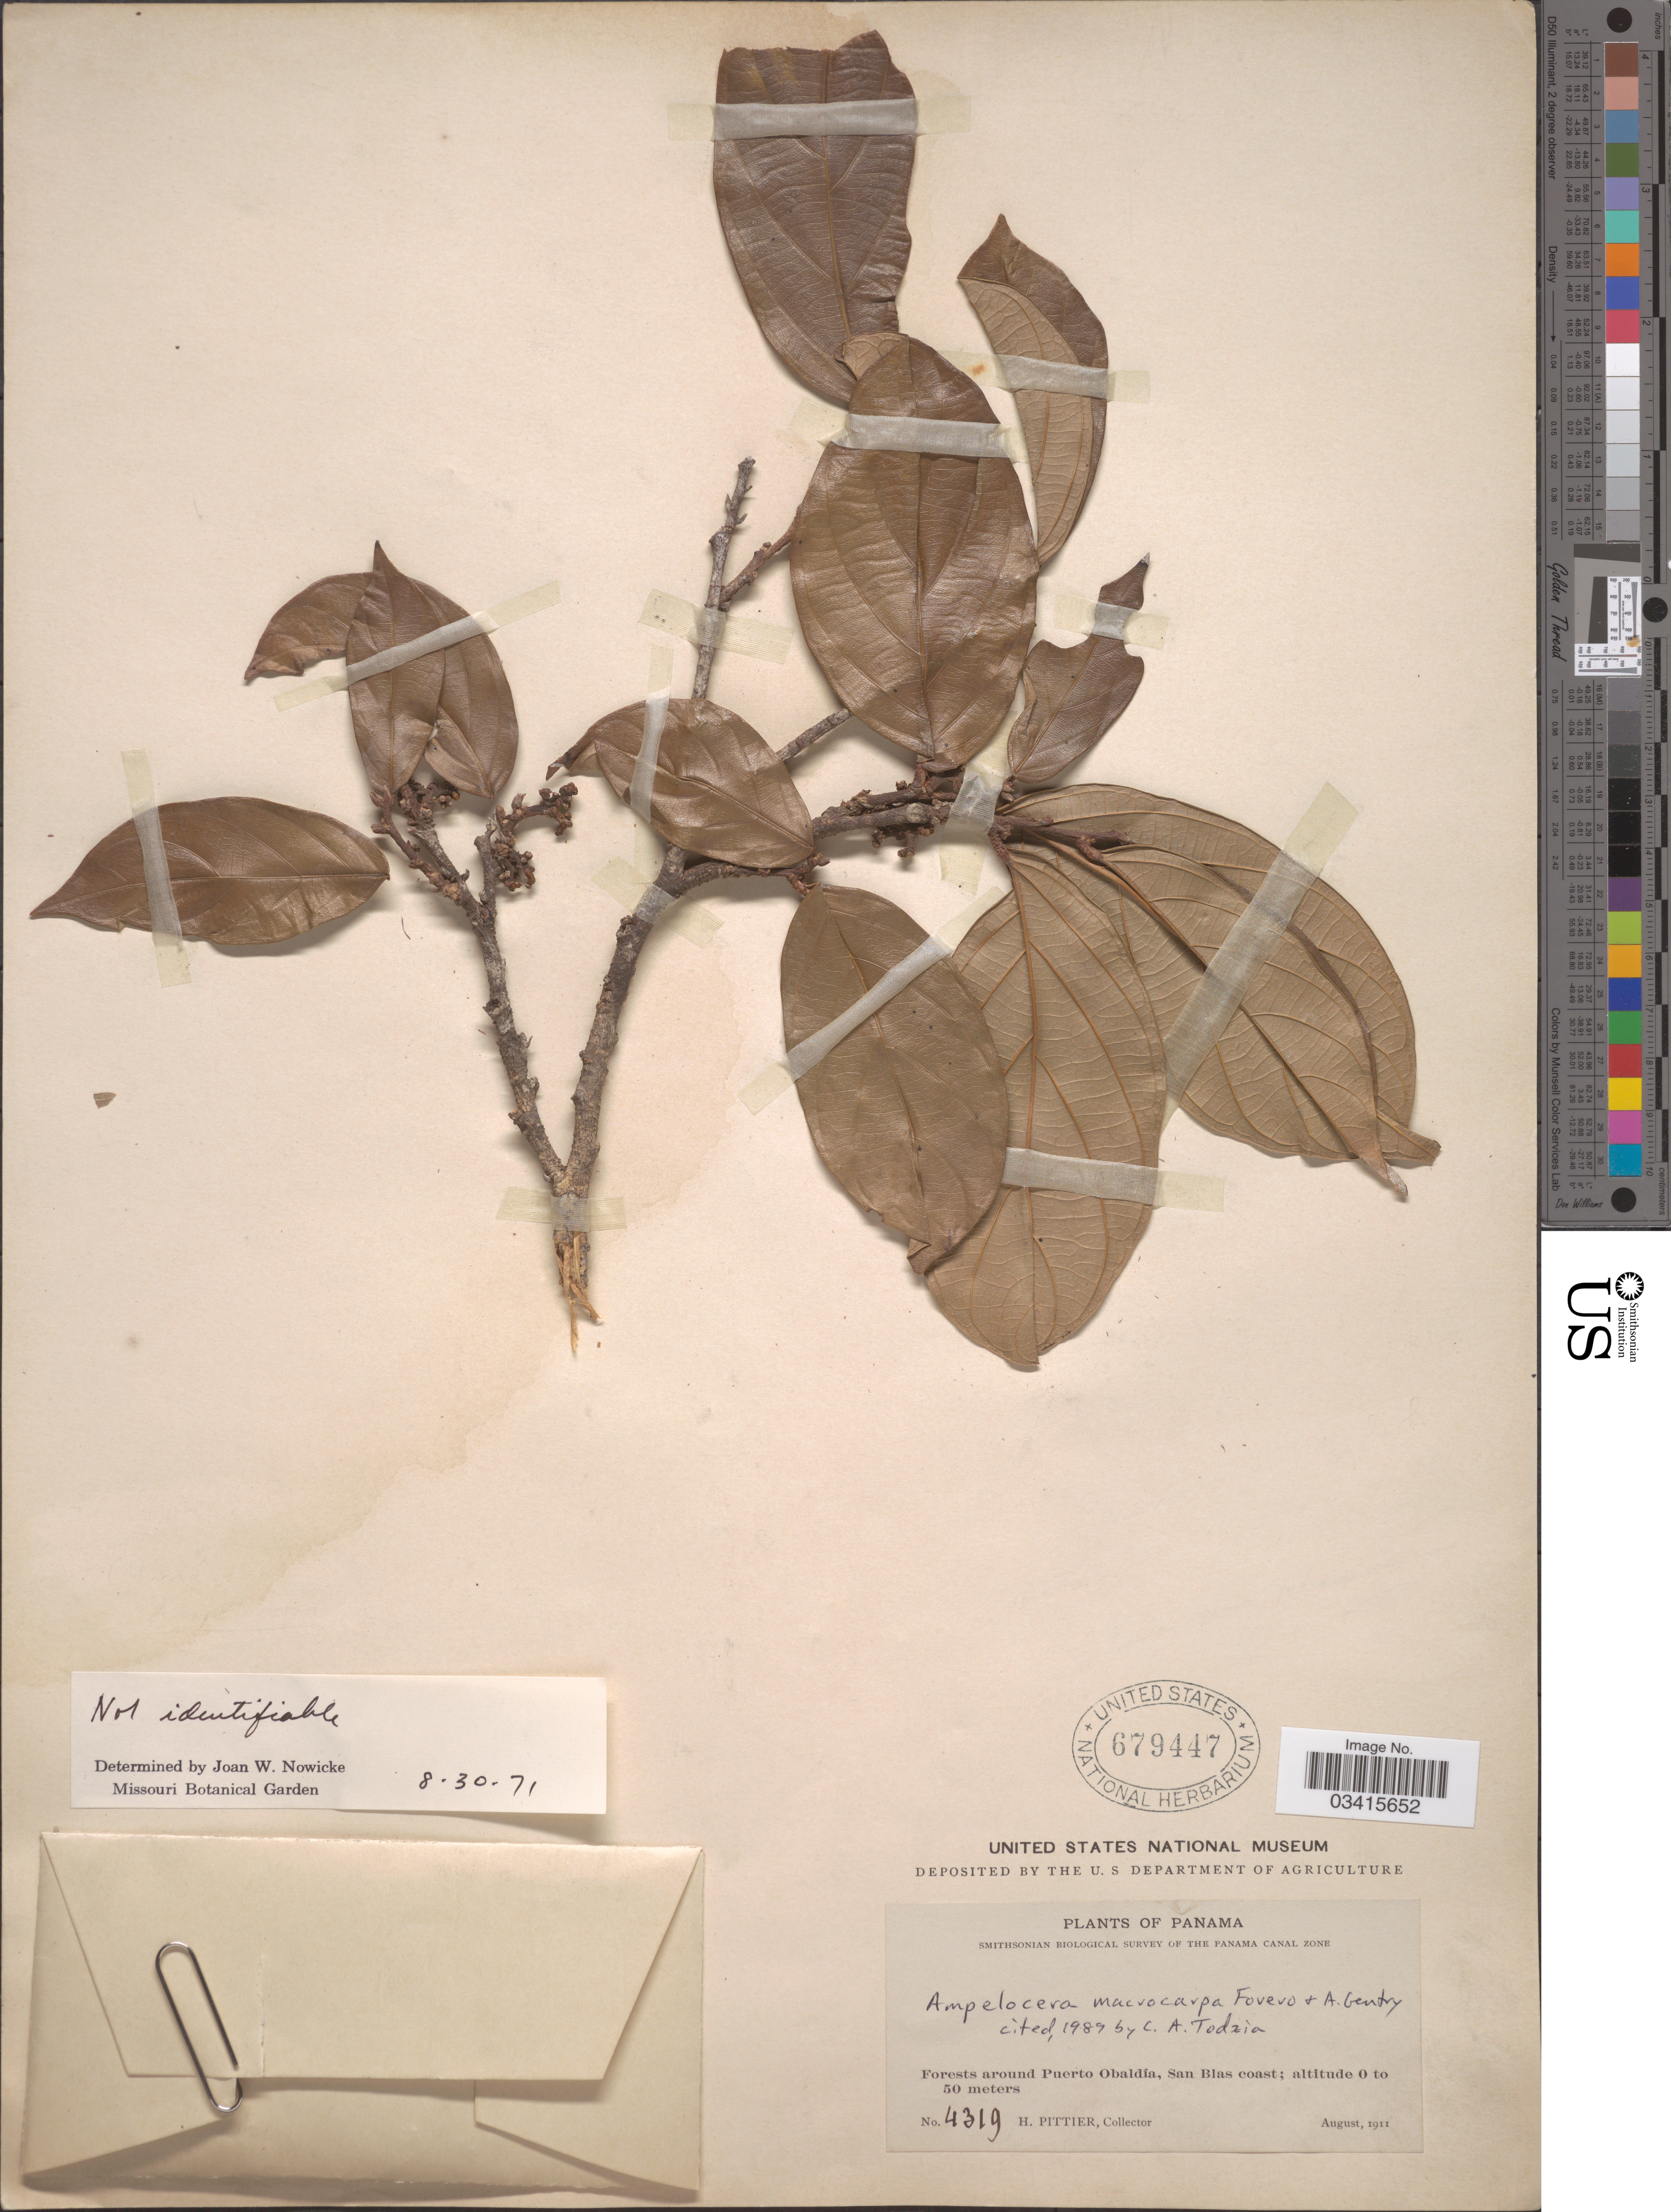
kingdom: Plantae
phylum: Tracheophyta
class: Magnoliopsida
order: Rosales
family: Cannabaceae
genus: Ampelocera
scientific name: Ampelocera macrocarpa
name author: Forero & A.H. Gentry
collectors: H. F. Pittier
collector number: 4319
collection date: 1911-08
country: Panama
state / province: Kuna Yala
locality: Panama Canal Zone. Forests around Puerto Obaldía, San Blas coast.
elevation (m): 0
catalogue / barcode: US 679447